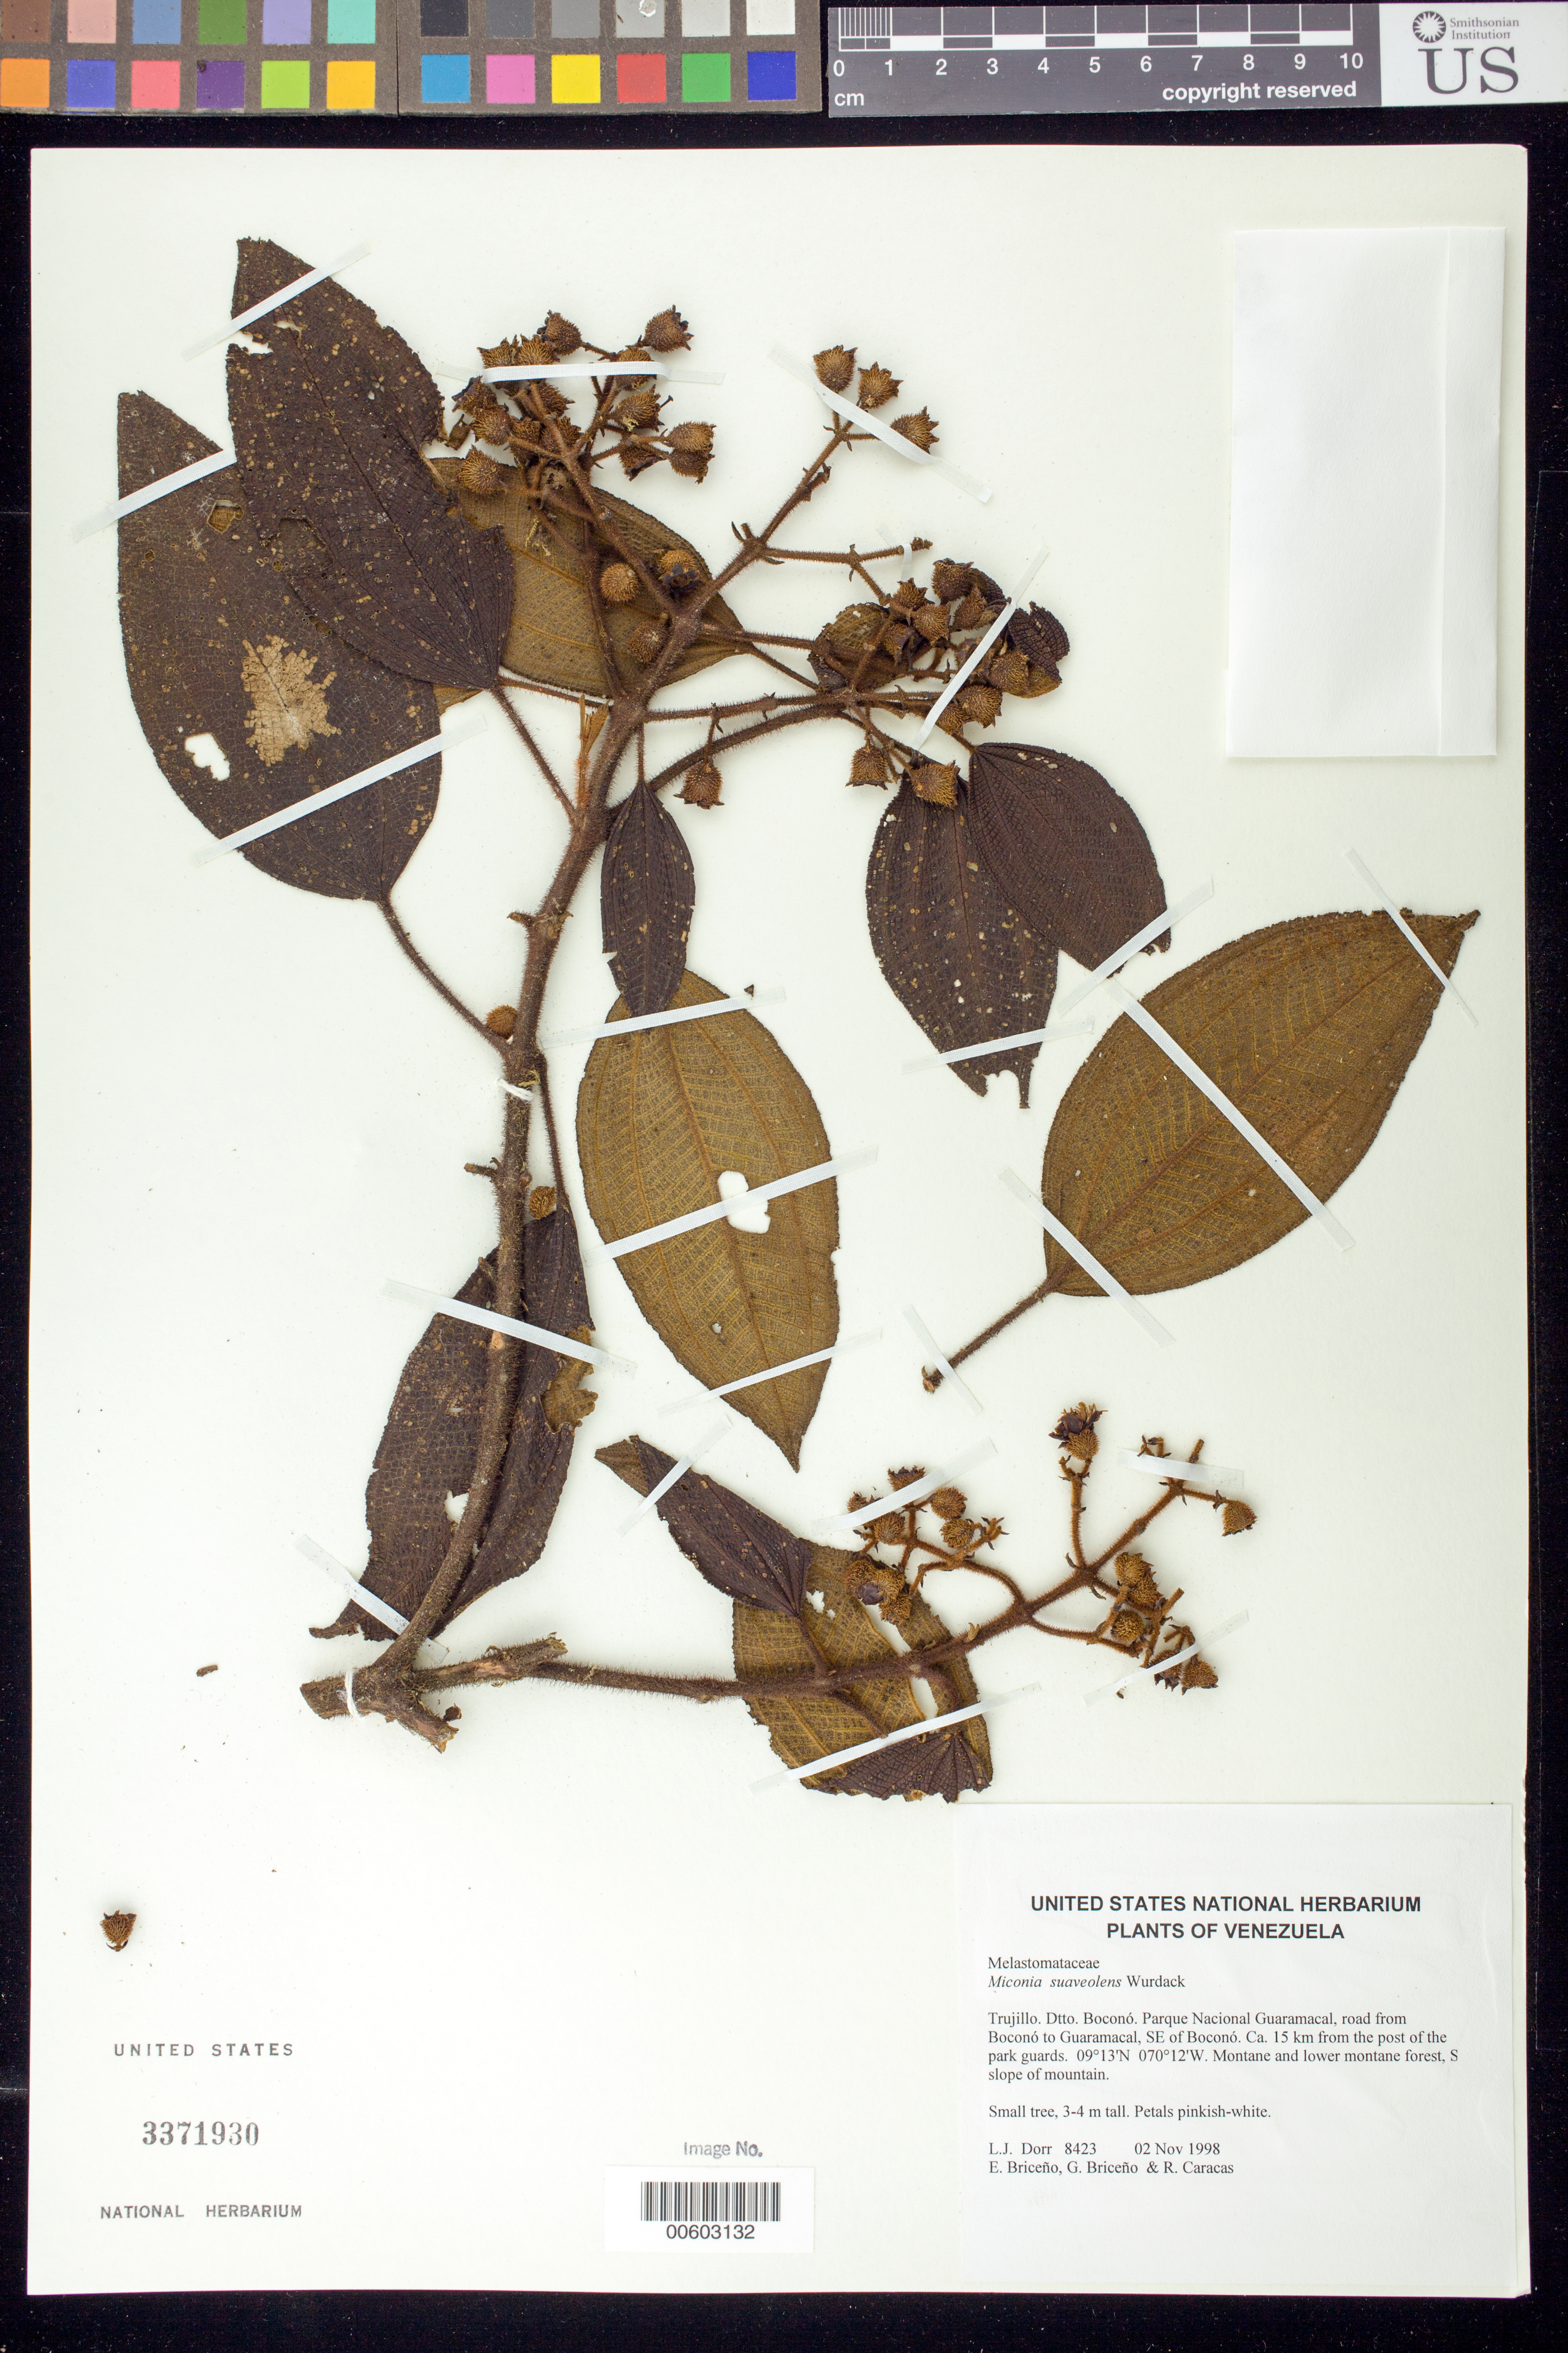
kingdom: Plantae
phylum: Tracheophyta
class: Magnoliopsida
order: Myrtales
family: Melastomataceae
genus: Miconia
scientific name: Miconia suaveolens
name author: Wurdack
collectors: L. J. Dorr, E. Briceño, G. Briceño & R. Caracas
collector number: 8423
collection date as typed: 02 Nov 1998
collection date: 1998-11-02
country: Venezuela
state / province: Trujillo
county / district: Boconó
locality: Parque Nacional Guaramacal, road from Boconó to Guaramacal, SE of Boconó, ca. 15 km from the post of the park guards.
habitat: Montane and lower montane forest, S slope of mountain.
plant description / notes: COL, F, K, PORT, US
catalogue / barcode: US 3371930